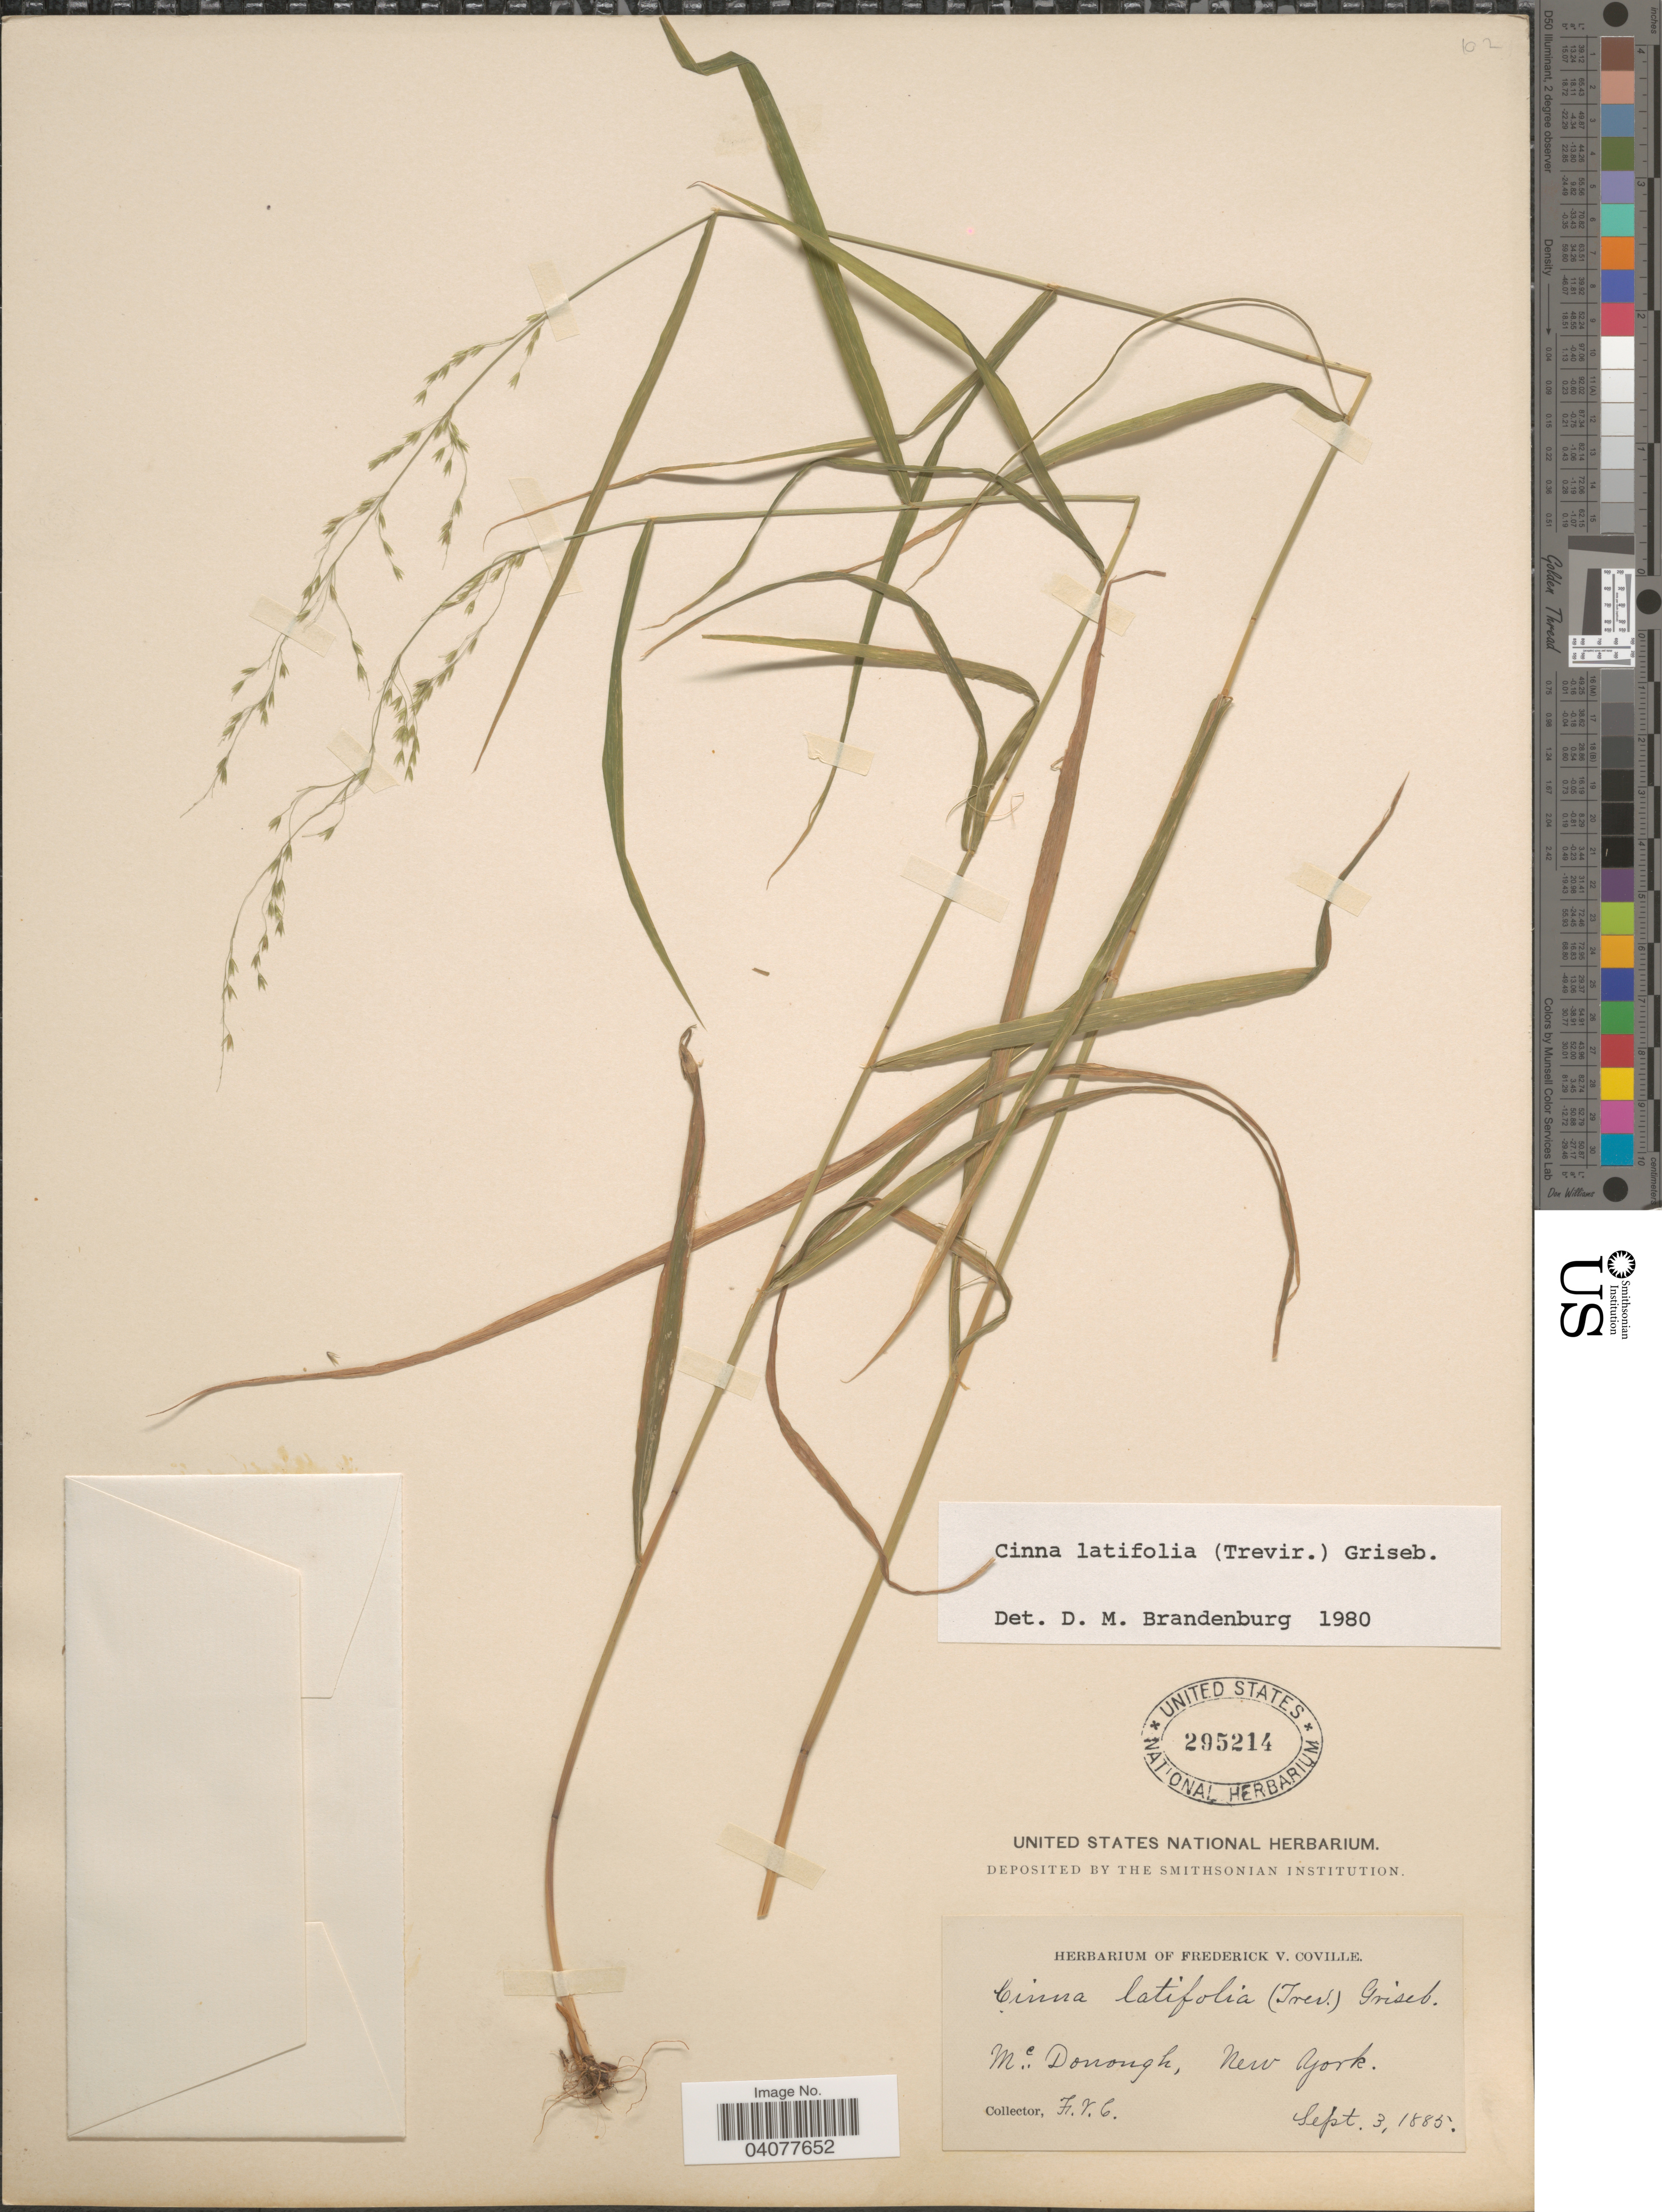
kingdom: Plantae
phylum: Tracheophyta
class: Liliopsida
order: Poales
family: Poaceae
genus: Cinna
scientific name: Cinna latifolia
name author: (Trevir. ex Goeppert) Griseb.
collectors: F. V. Coville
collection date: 1885-09-03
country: United States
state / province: New York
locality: McDonough.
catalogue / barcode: US 295214